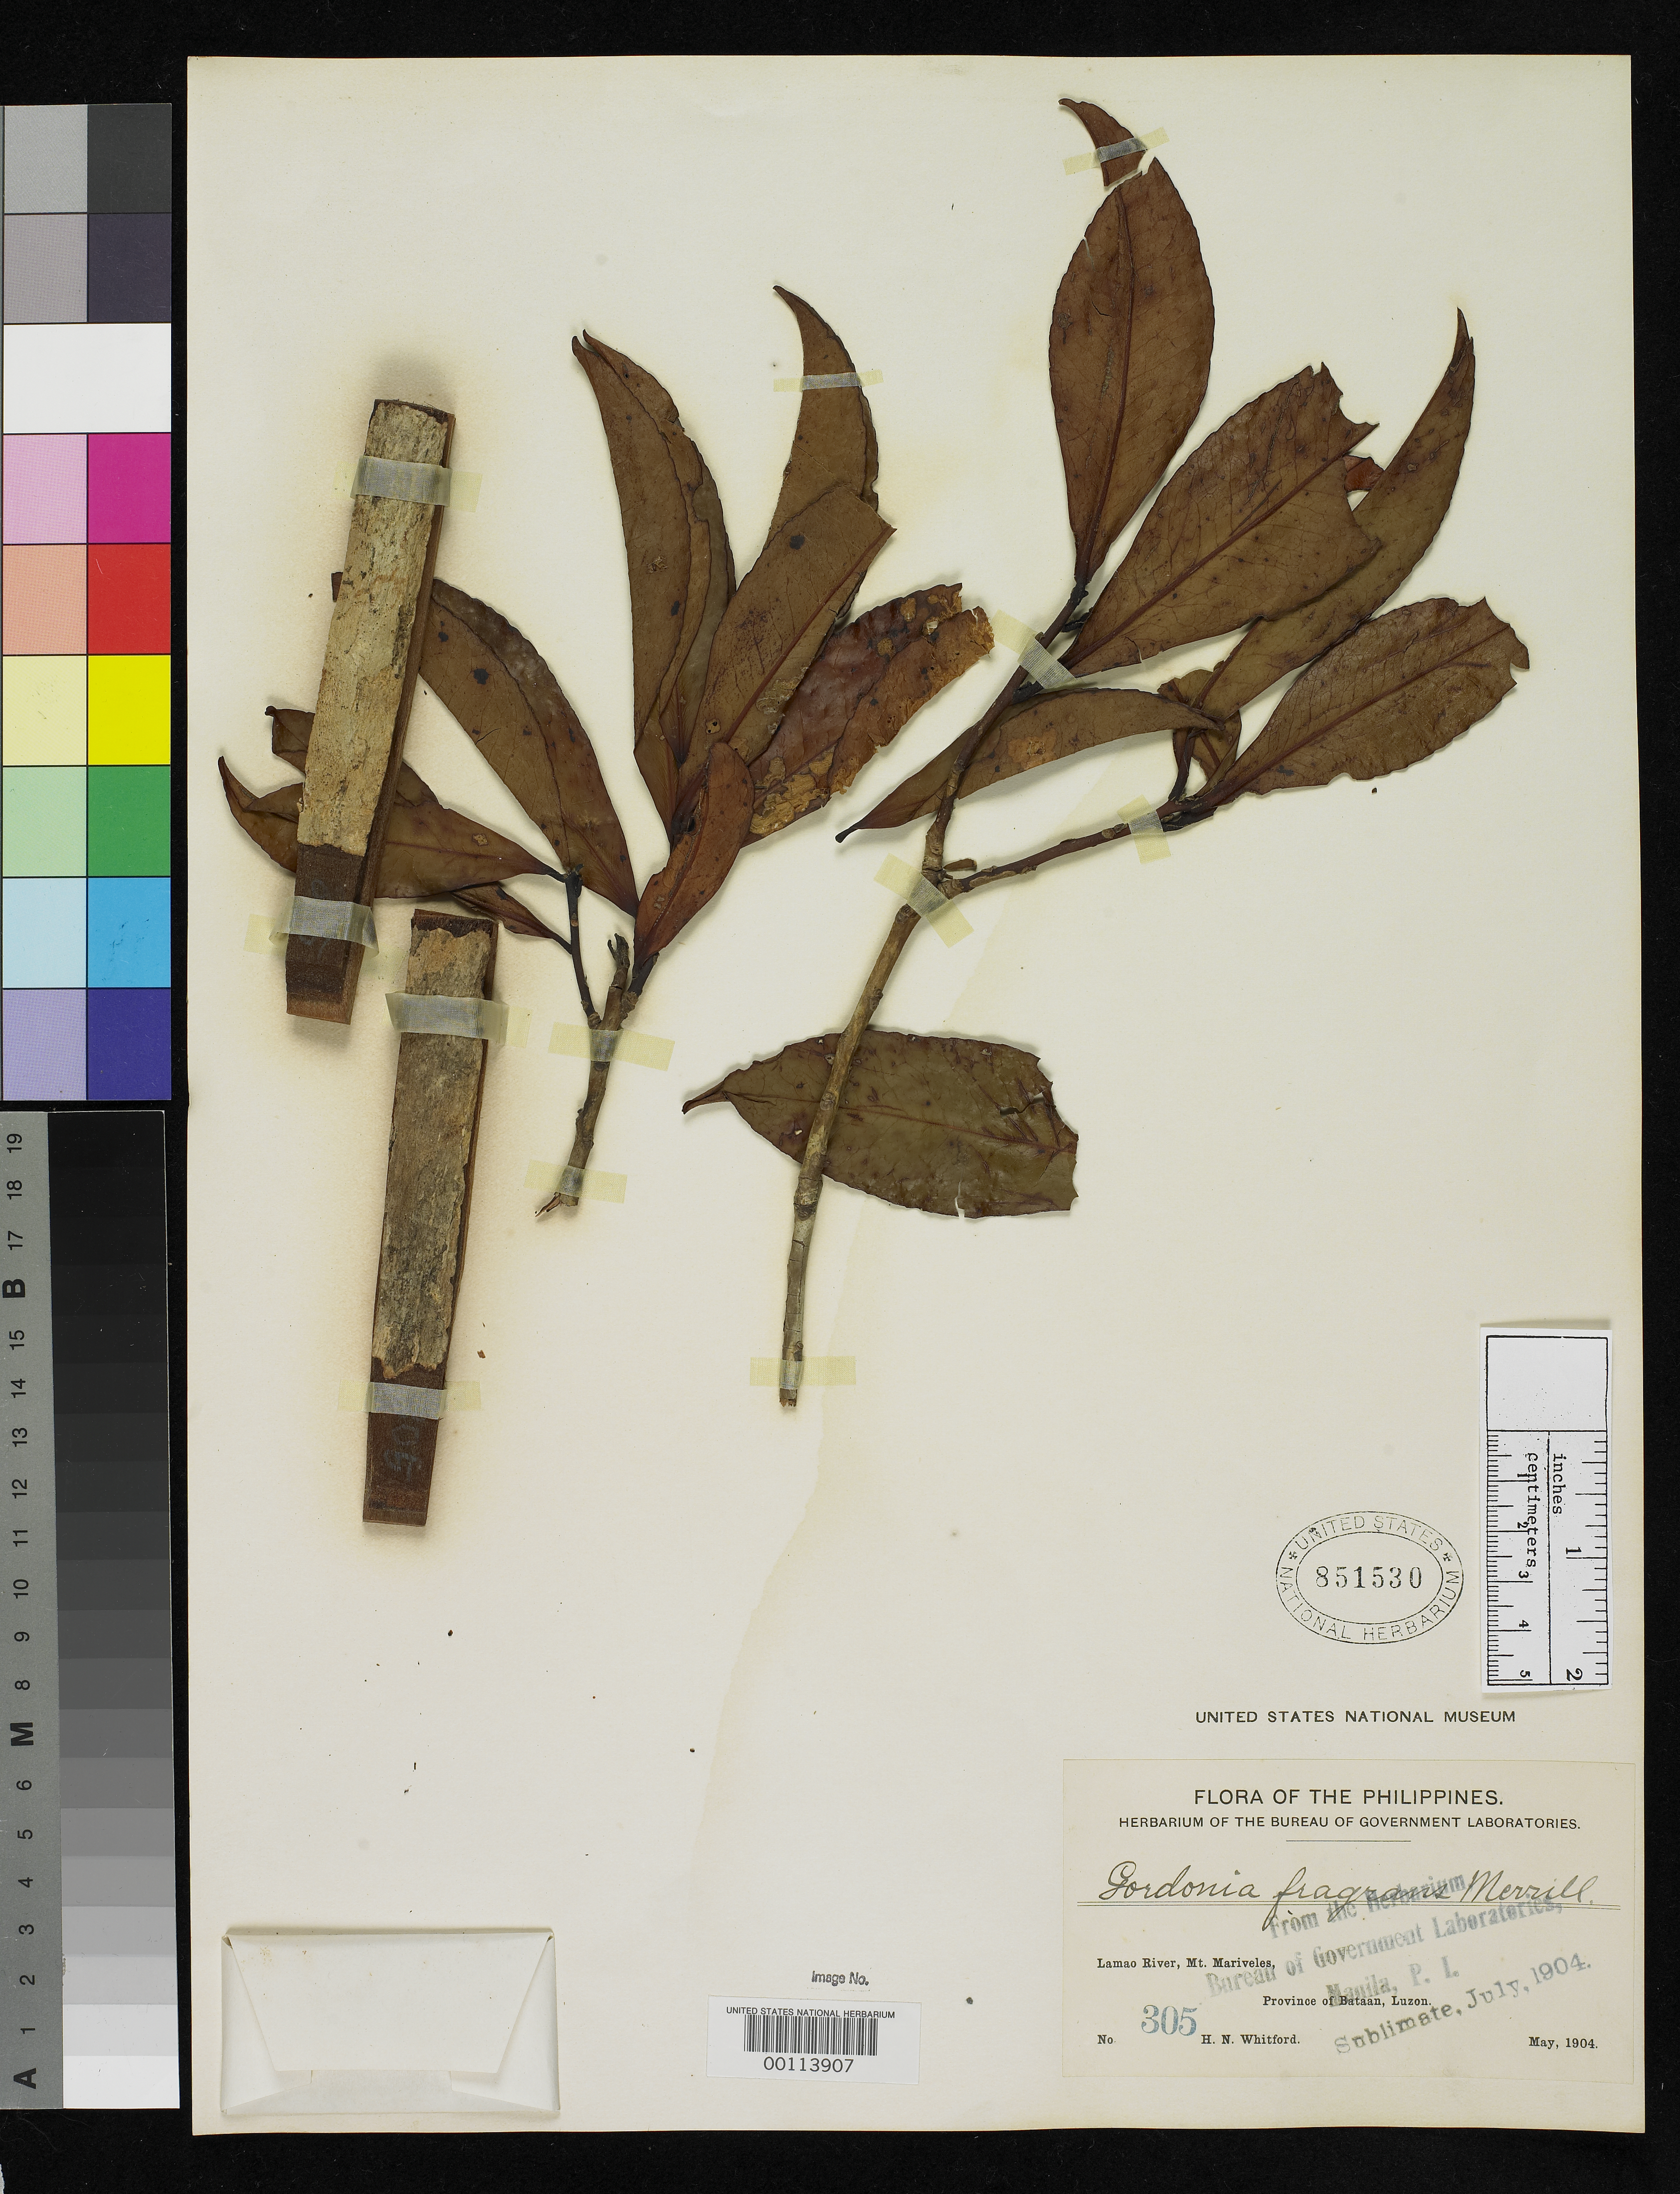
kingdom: Plantae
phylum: Tracheophyta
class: Magnoliopsida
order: Ericales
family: Theaceae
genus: Gordonia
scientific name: Gordonia fragrans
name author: Merr.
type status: Isosyntype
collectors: H. N. Whitford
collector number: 305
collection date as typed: May 1904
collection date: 1904-05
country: Philippines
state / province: Central Luzon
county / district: Bataan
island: Luzon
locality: Lamao River, Mt Mariveles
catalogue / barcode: US 851530